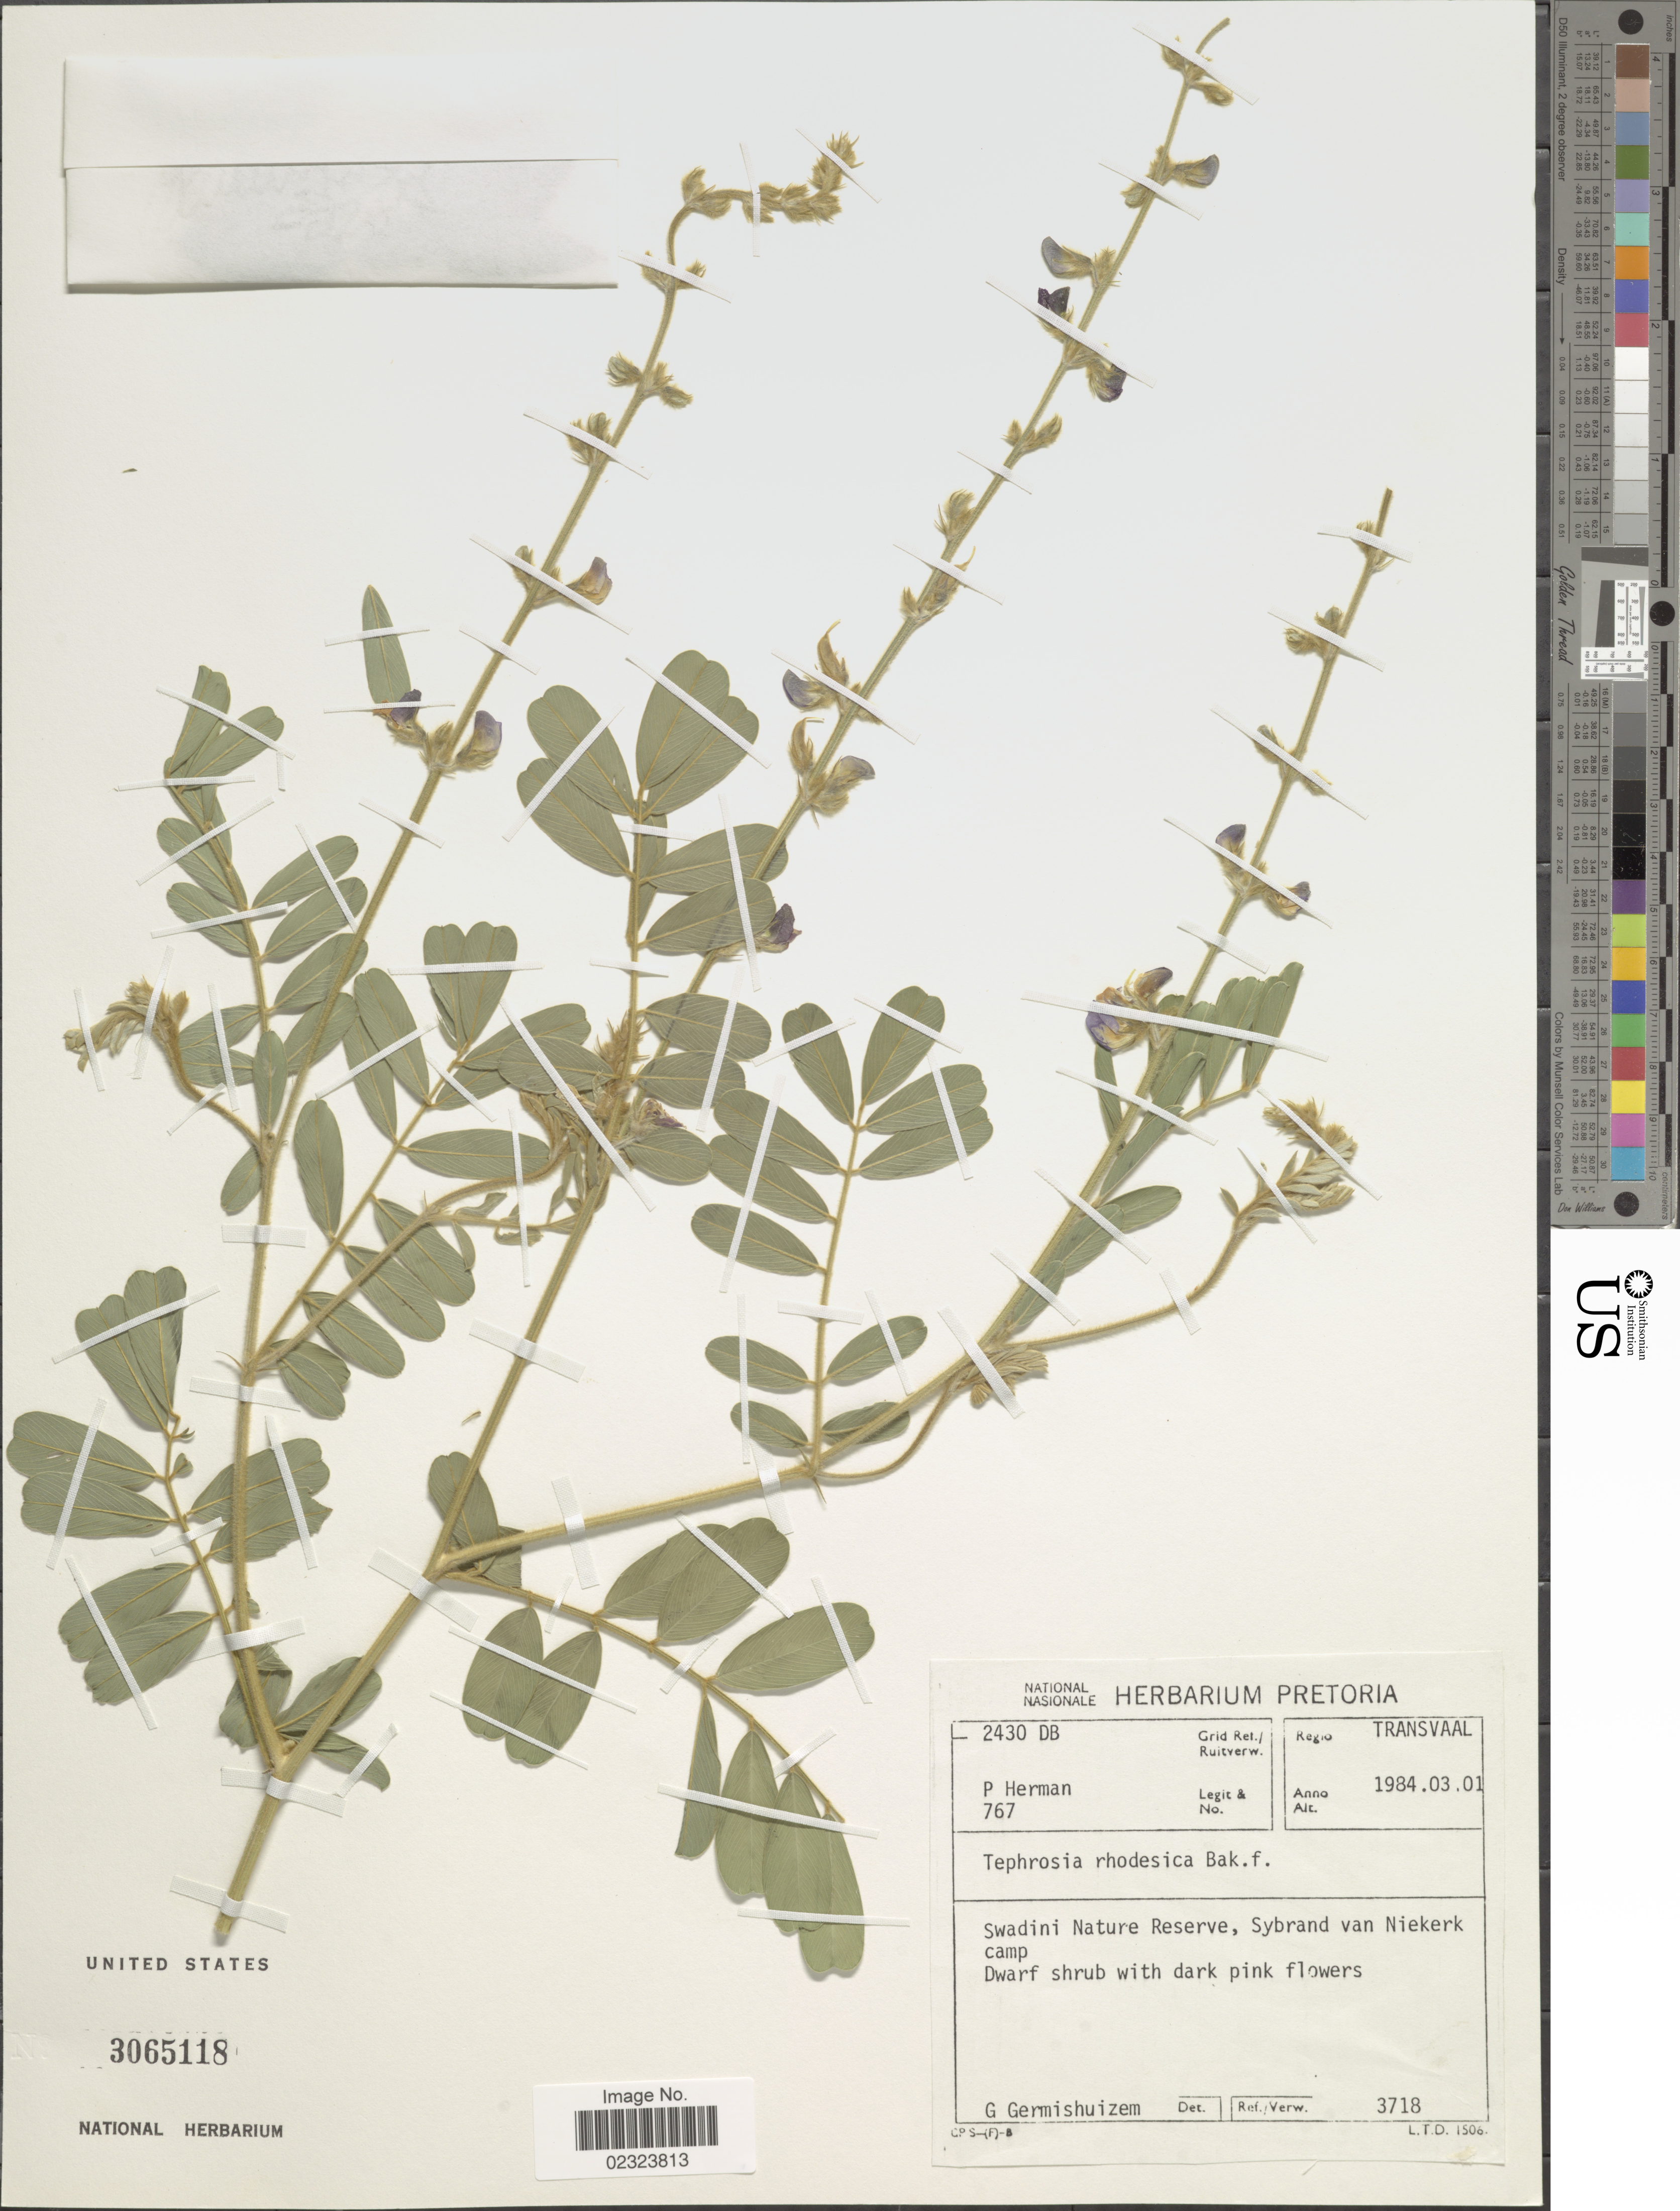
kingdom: Plantae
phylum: Tracheophyta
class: Magnoliopsida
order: Fabales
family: Fabaceae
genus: Tephrosia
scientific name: Tephrosia rhodesica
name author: Baker f.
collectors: P. Herman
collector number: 767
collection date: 1984-03-01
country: South Africa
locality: Regio Transvaal. Swadini Nature Reserve, Sybrand van Niekerk camp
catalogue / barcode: US 3065118